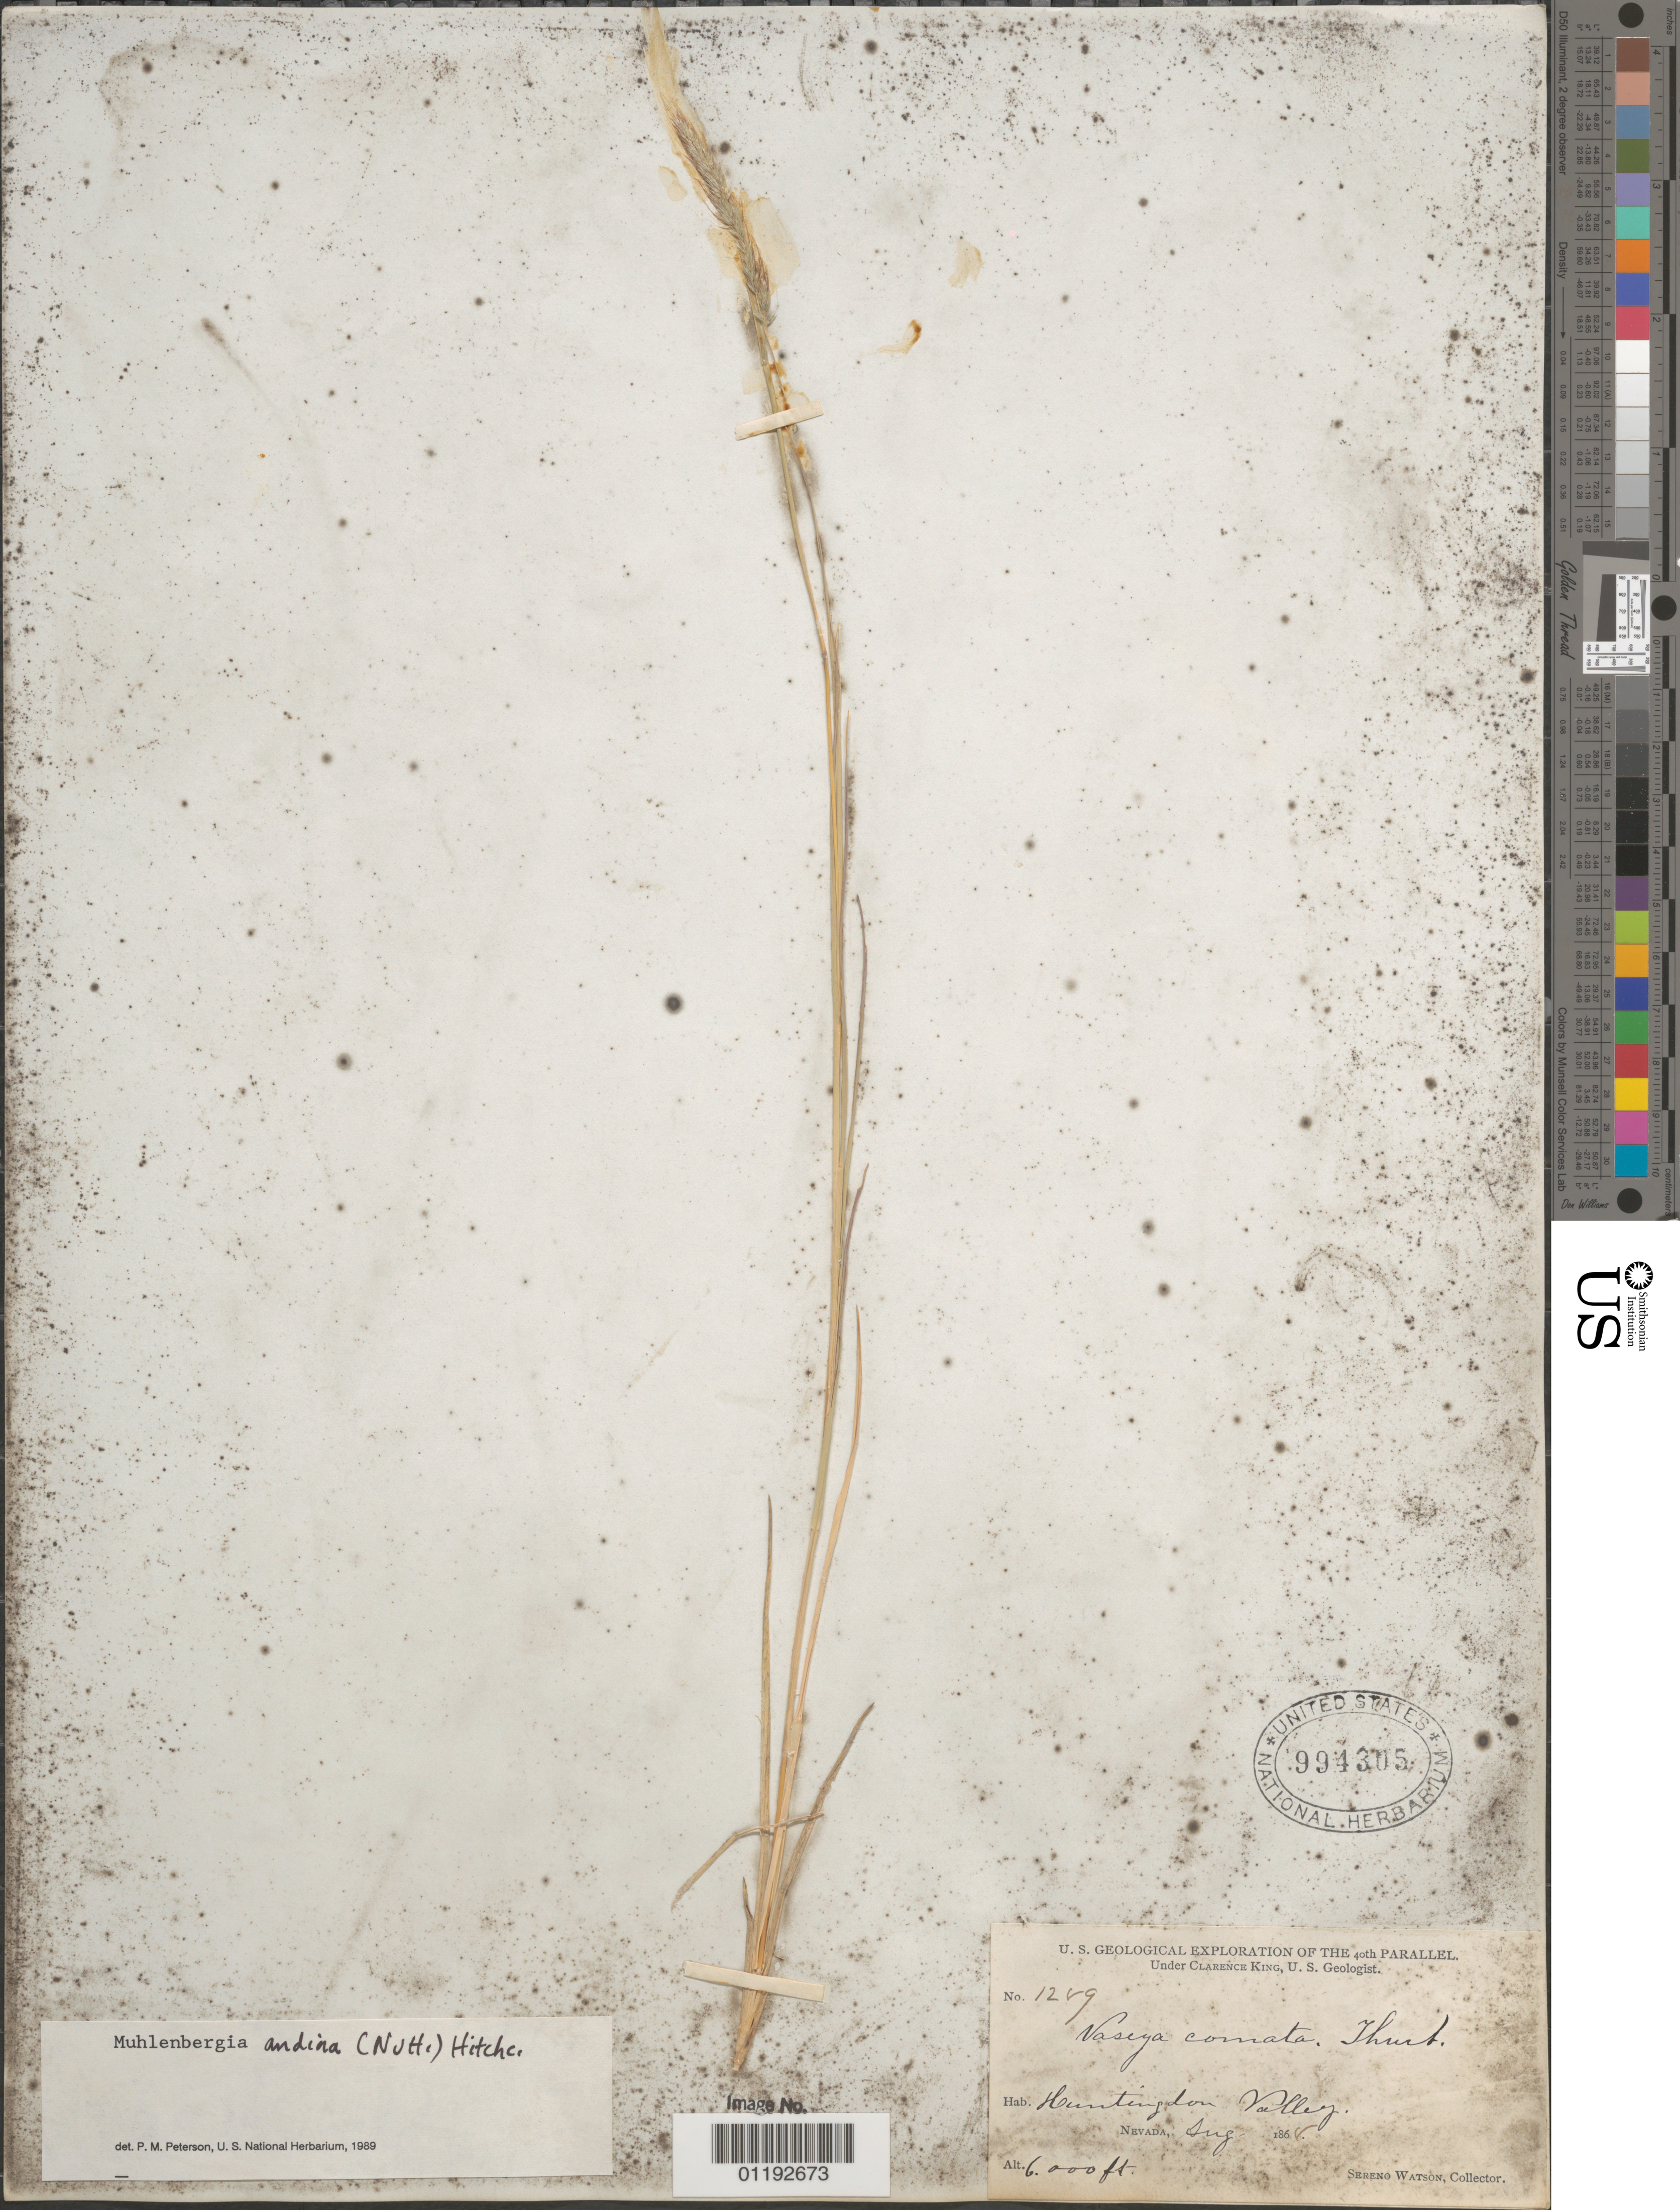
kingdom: Plantae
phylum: Tracheophyta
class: Liliopsida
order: Poales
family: Poaceae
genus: Muhlenbergia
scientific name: Muhlenbergia andina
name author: (Nutt.) Hitchc.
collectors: S. Watson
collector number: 1289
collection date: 1868-08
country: United States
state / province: Nevada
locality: Huntington Valley, N. Nevada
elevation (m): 1829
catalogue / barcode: US 994305